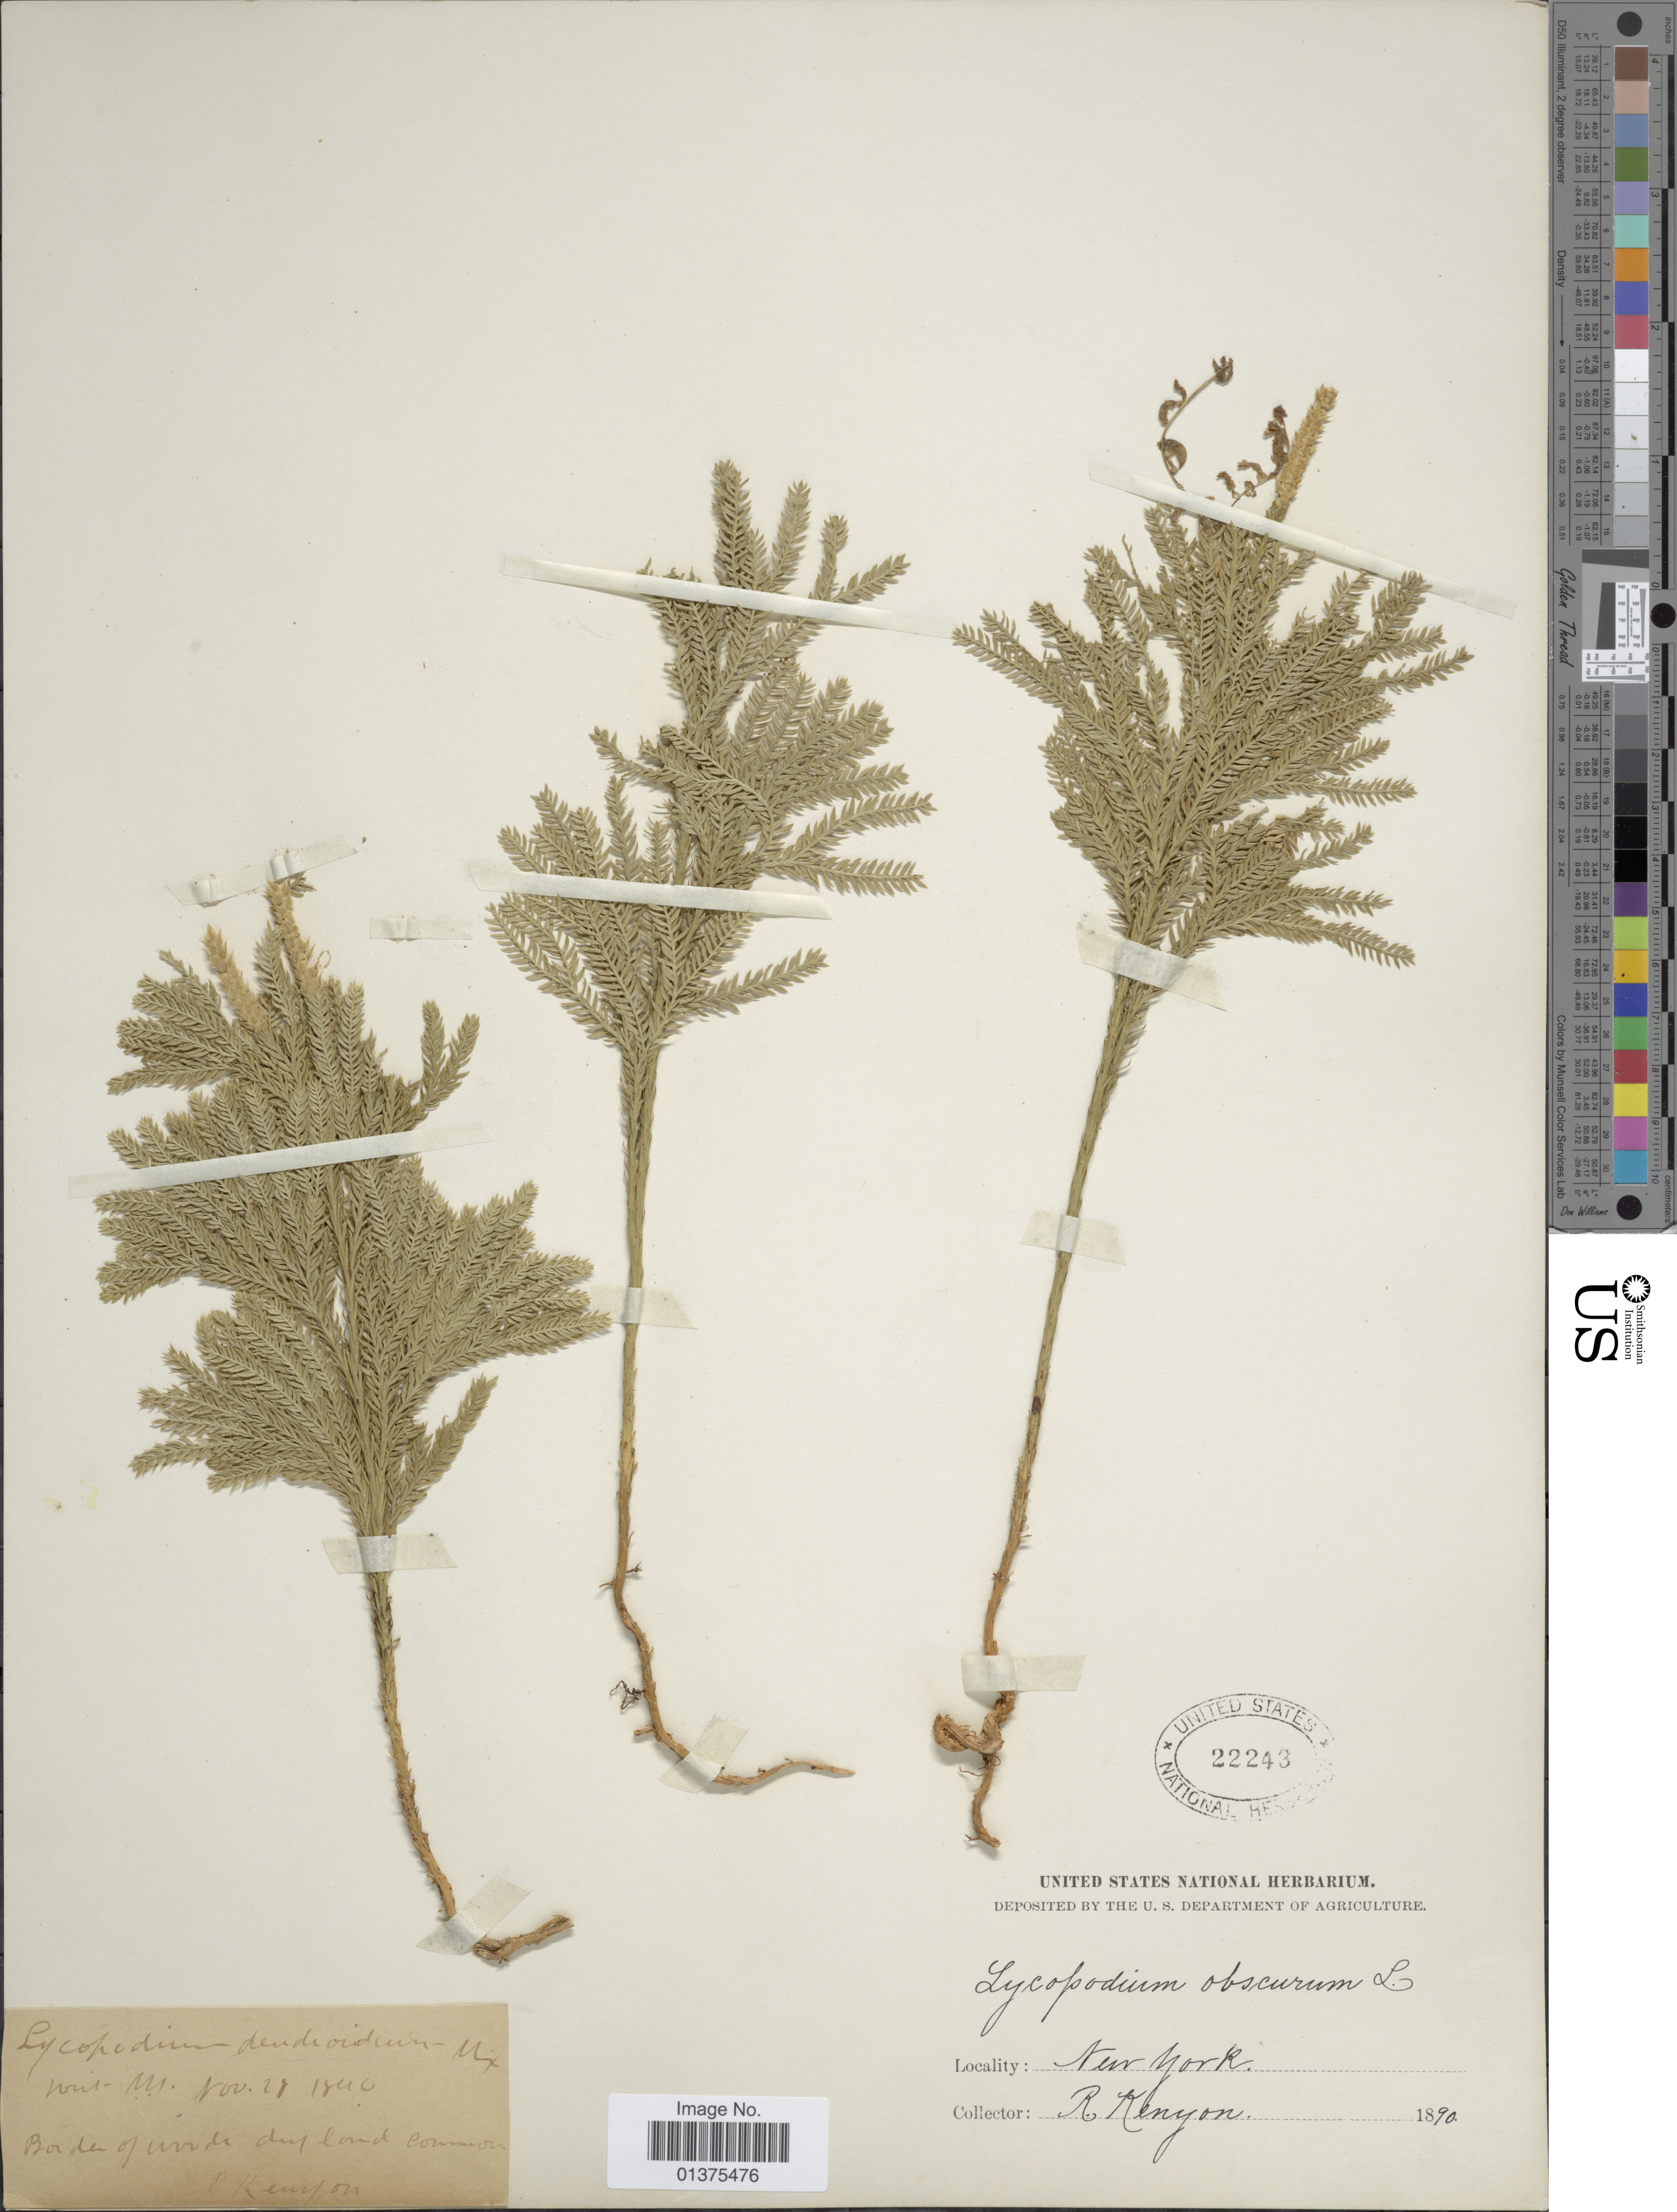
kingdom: Plantae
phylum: Tracheophyta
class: Lycopodiopsida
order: Lycopodiales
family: Lycopodiaceae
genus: Dendrolycopodium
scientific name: Dendrolycopodium obscurum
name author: (L.) A. Haines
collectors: R. Kenyon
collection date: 1890-11-27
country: United States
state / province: New York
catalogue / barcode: US 22243